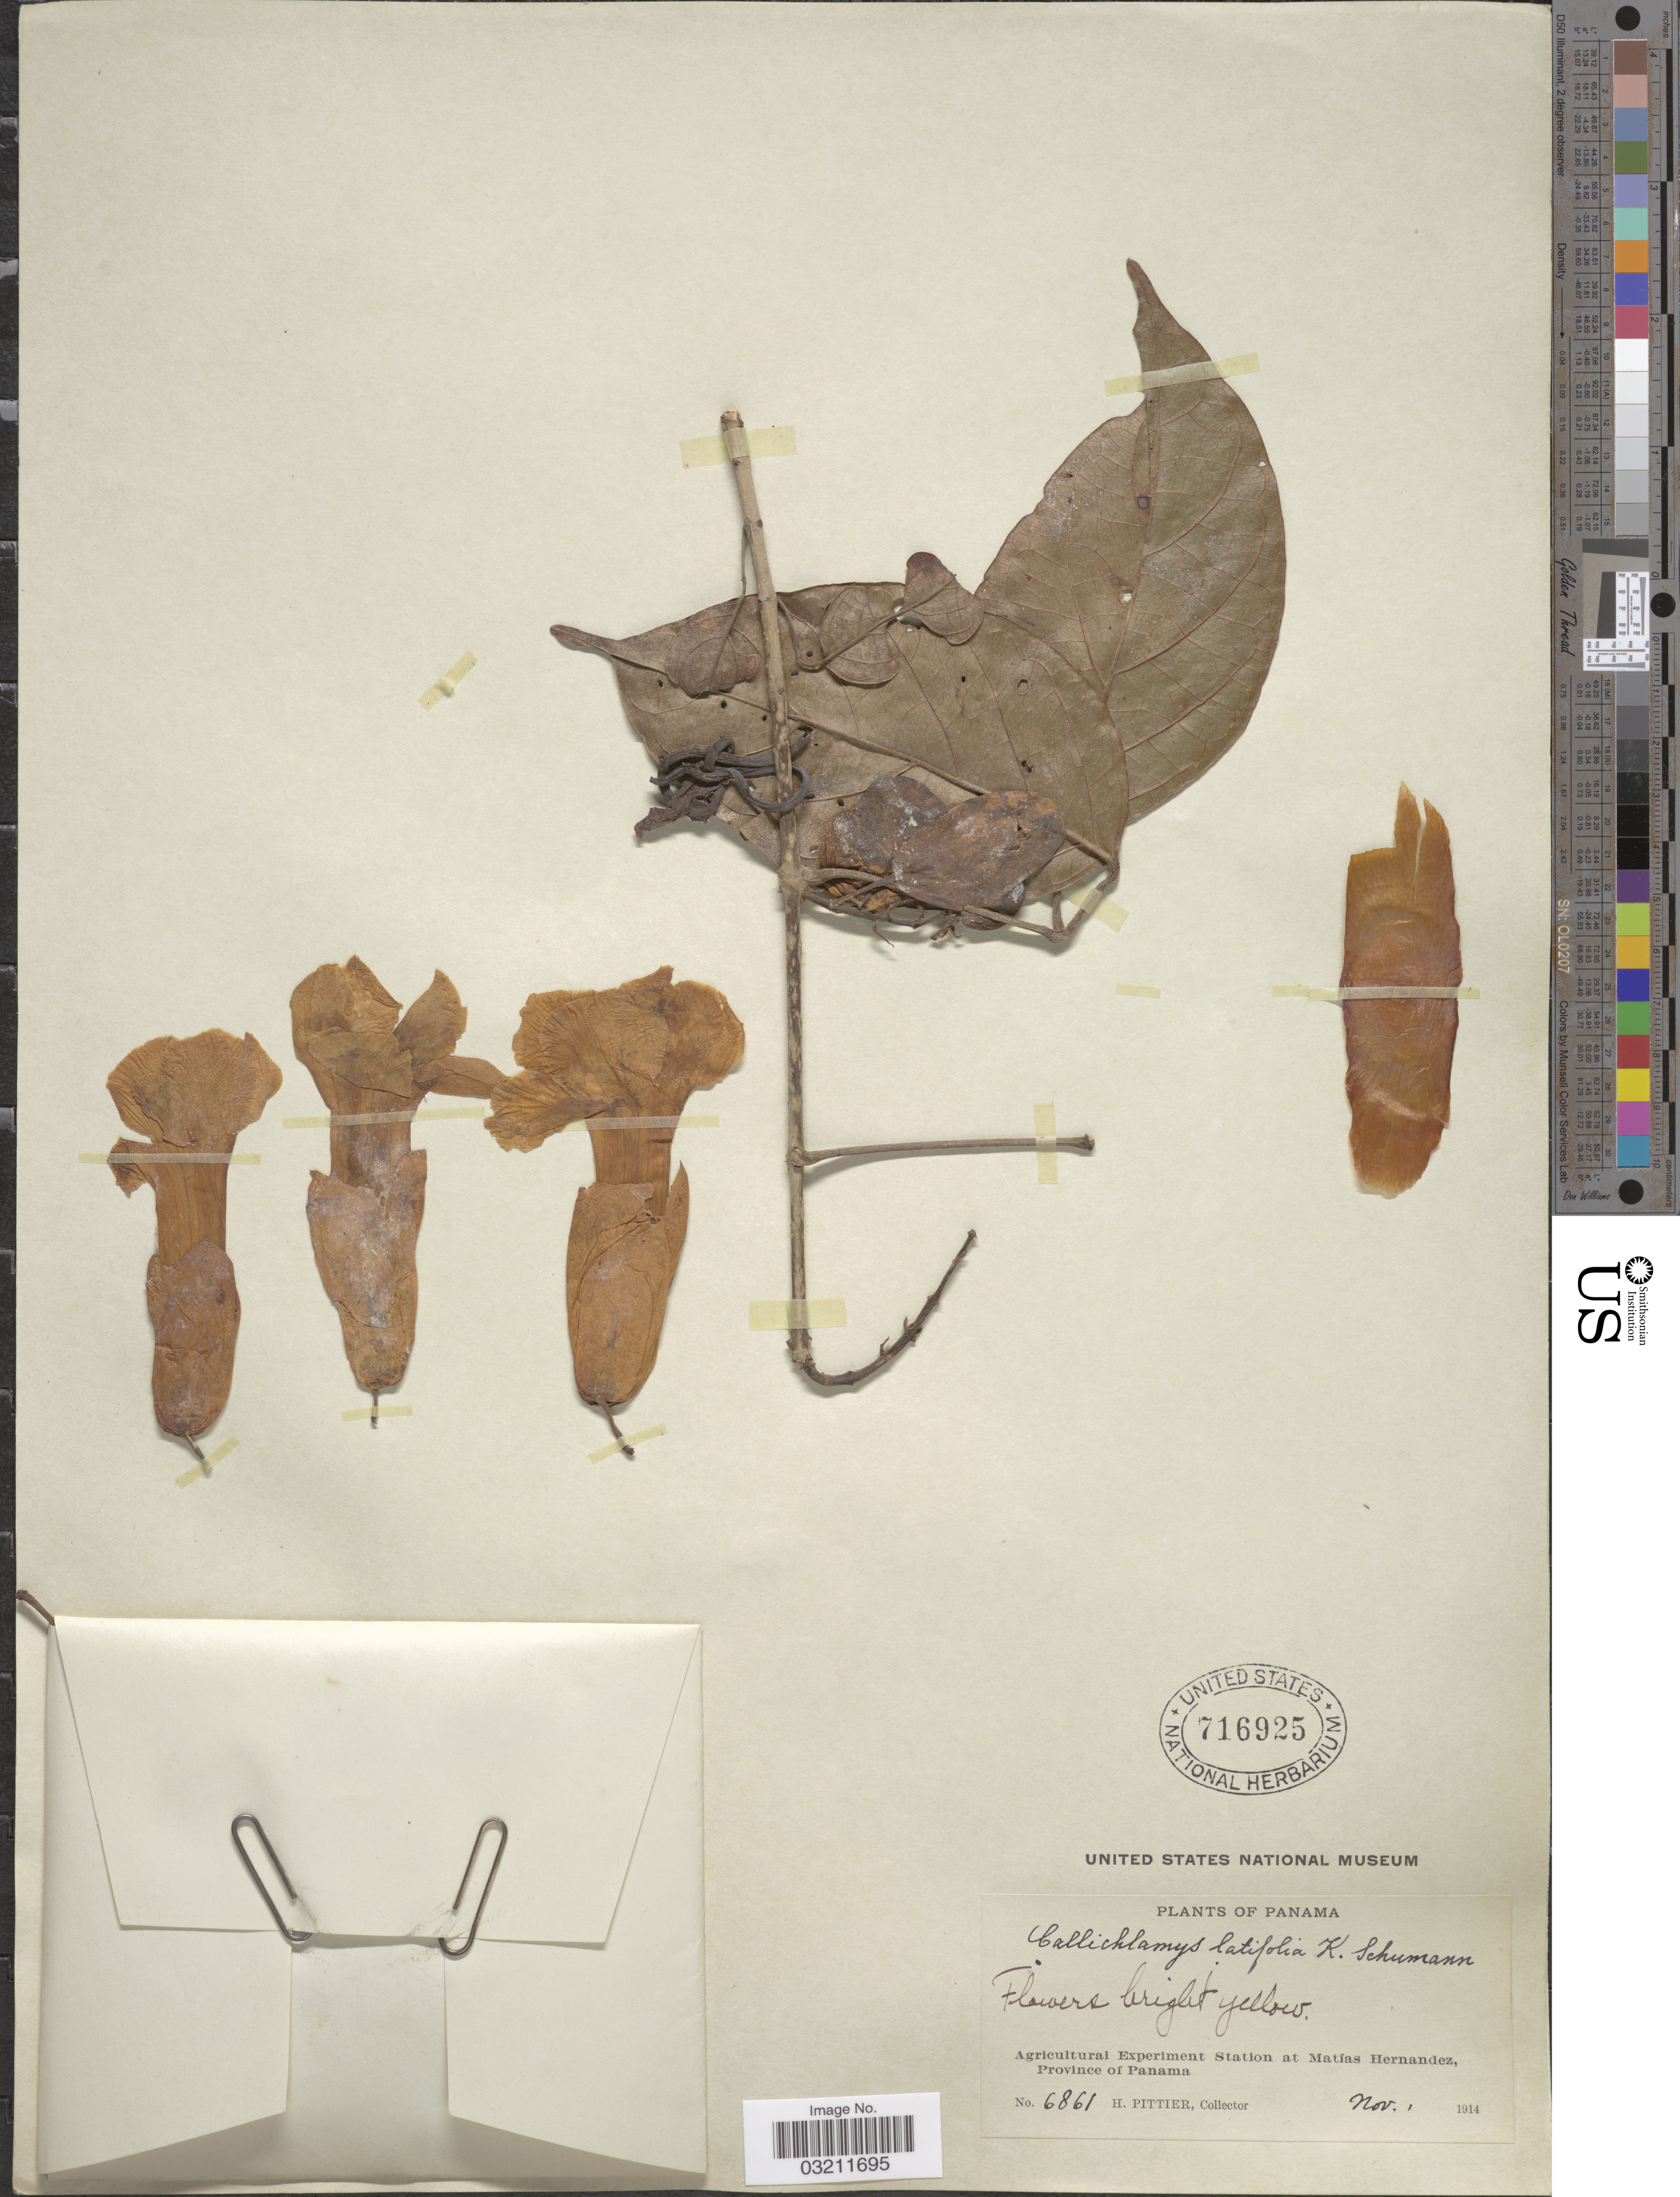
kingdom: Plantae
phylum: Tracheophyta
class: Magnoliopsida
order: Lamiales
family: Bignoniaceae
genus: Callichlamys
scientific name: Callichlamys latifolia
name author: (Rich.) K. Schum.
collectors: H. F. Pittier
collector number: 6861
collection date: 1914-11-01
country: Panama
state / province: Panamá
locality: Agricultural Experiment Station at Matías Hernandez.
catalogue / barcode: US 716925